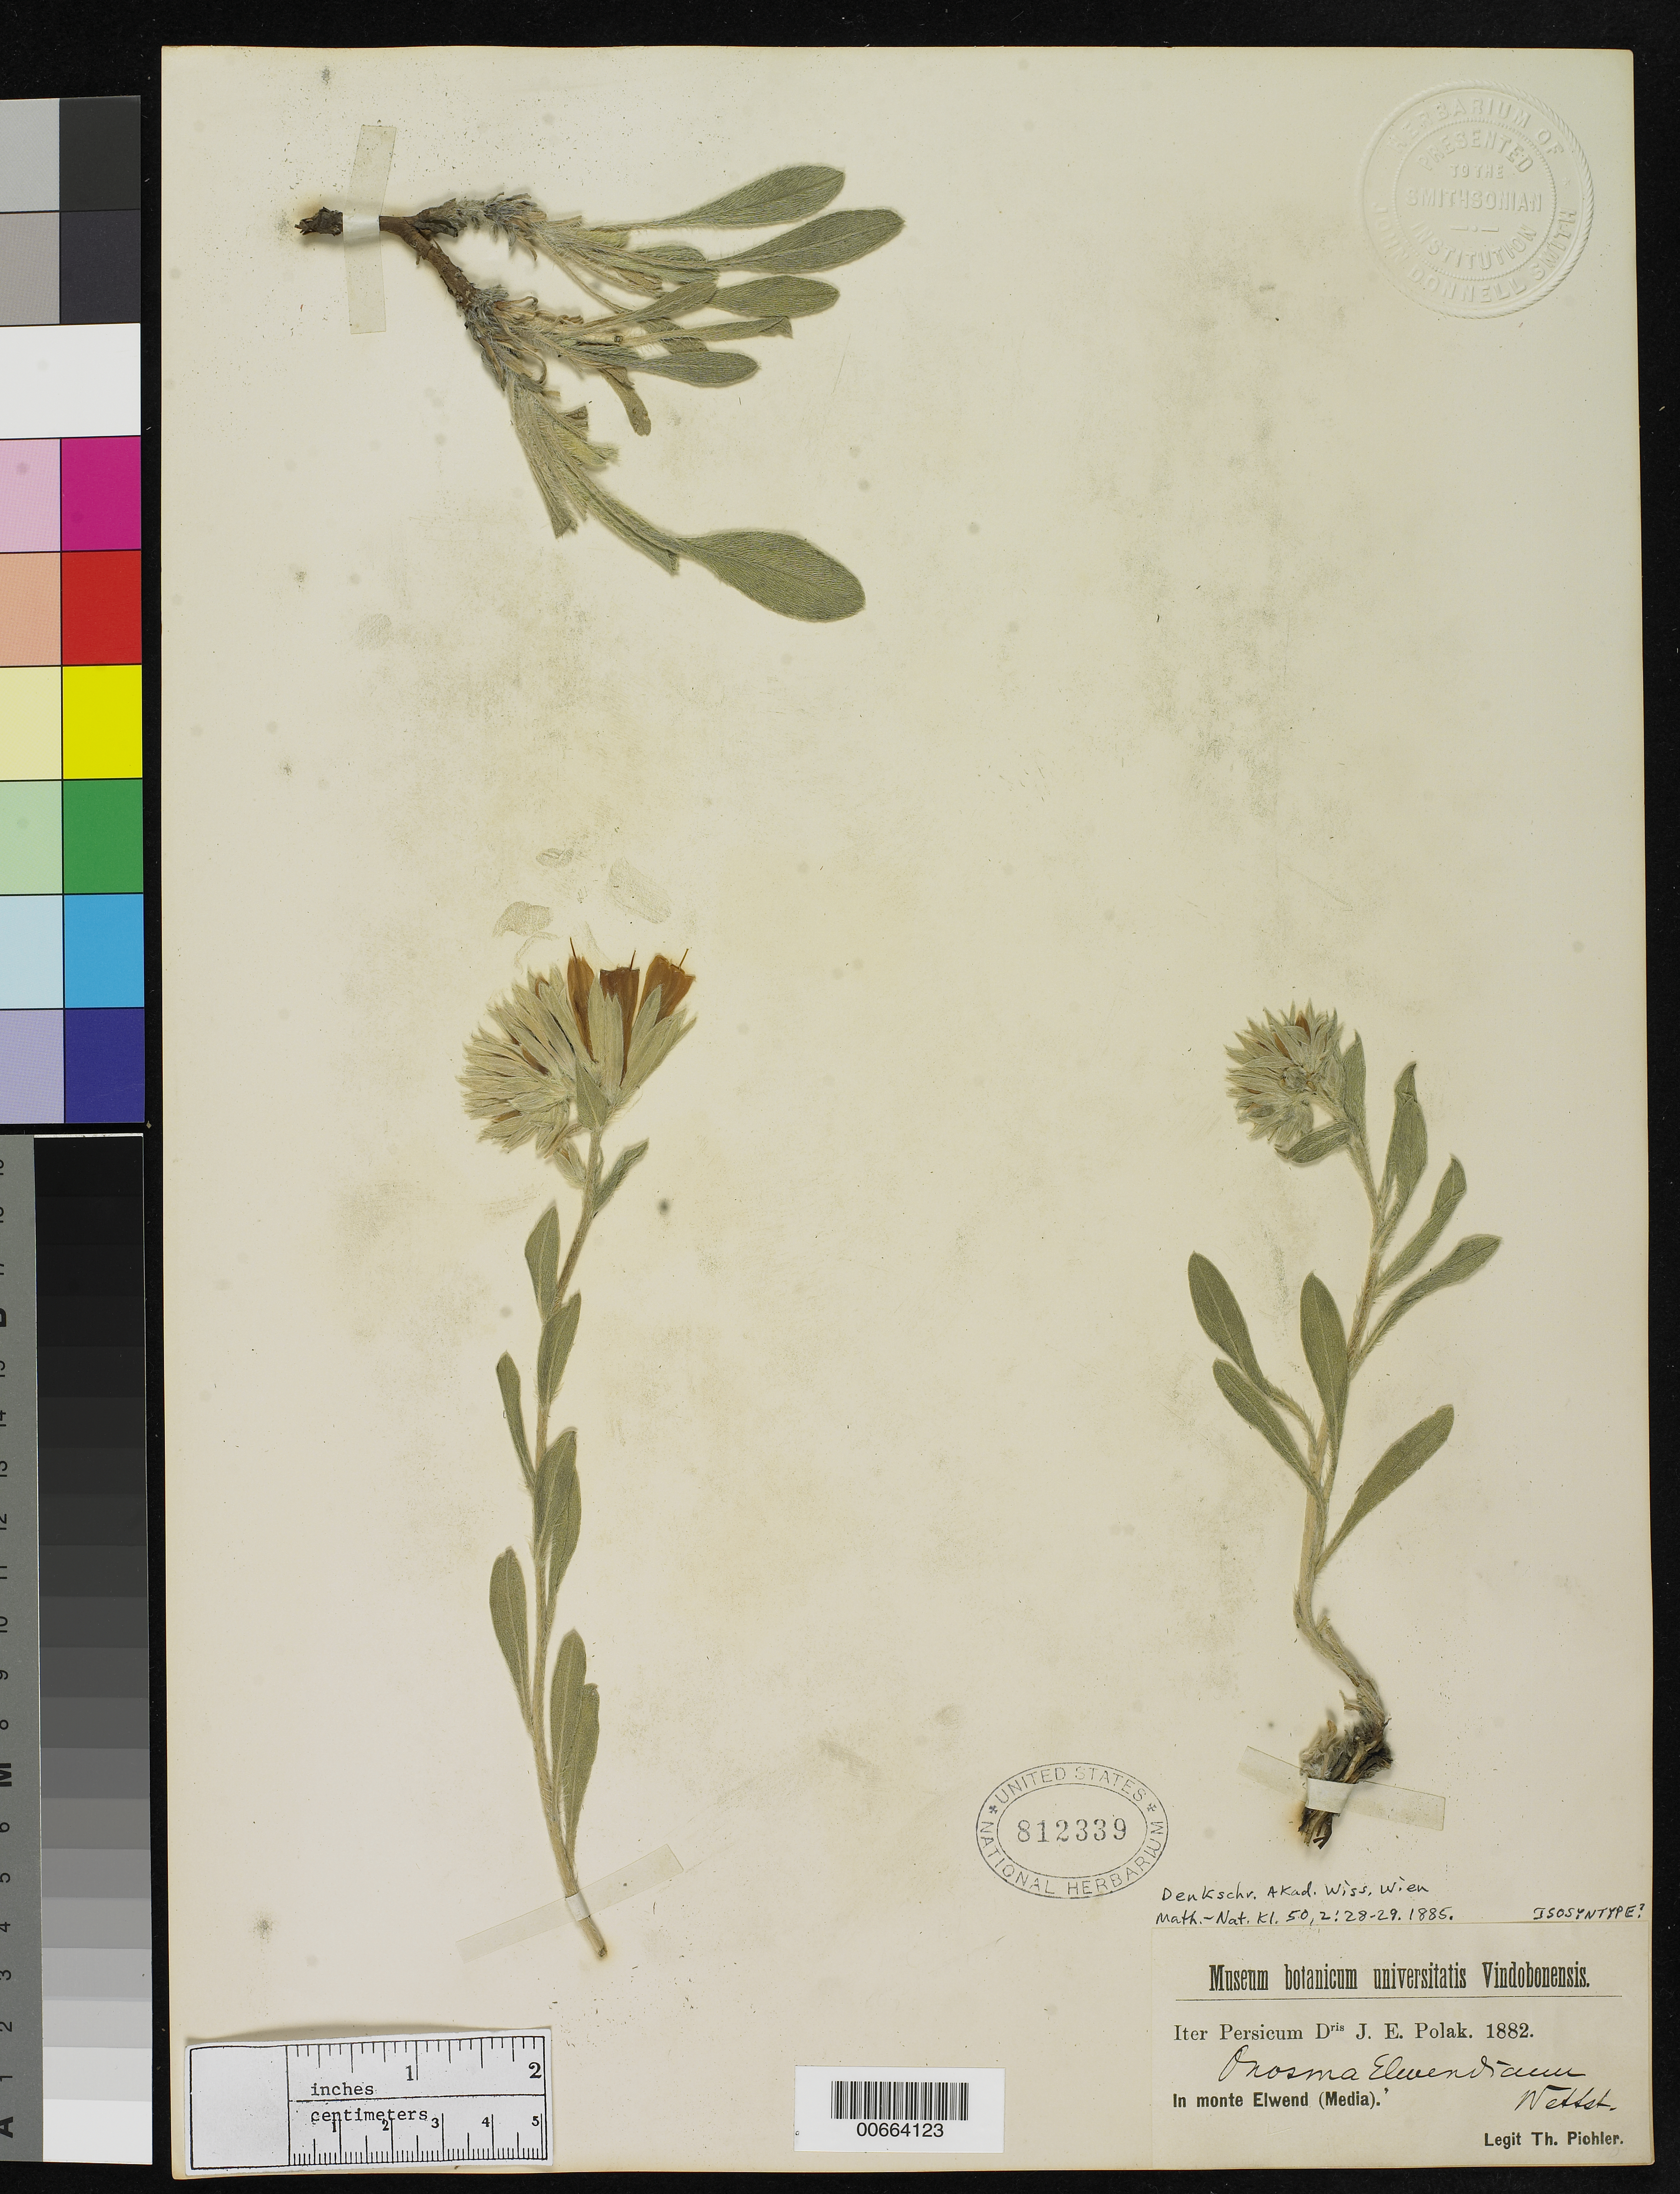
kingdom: Plantae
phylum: Tracheophyta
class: Magnoliopsida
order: Boraginales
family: Boraginaceae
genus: Onosma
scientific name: Onosma elwendicum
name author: Wettstein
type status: Possible Isosyntype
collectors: J. Polak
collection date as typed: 1882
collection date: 1882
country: Iran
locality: In monte Elwend (Media).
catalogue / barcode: US 812339